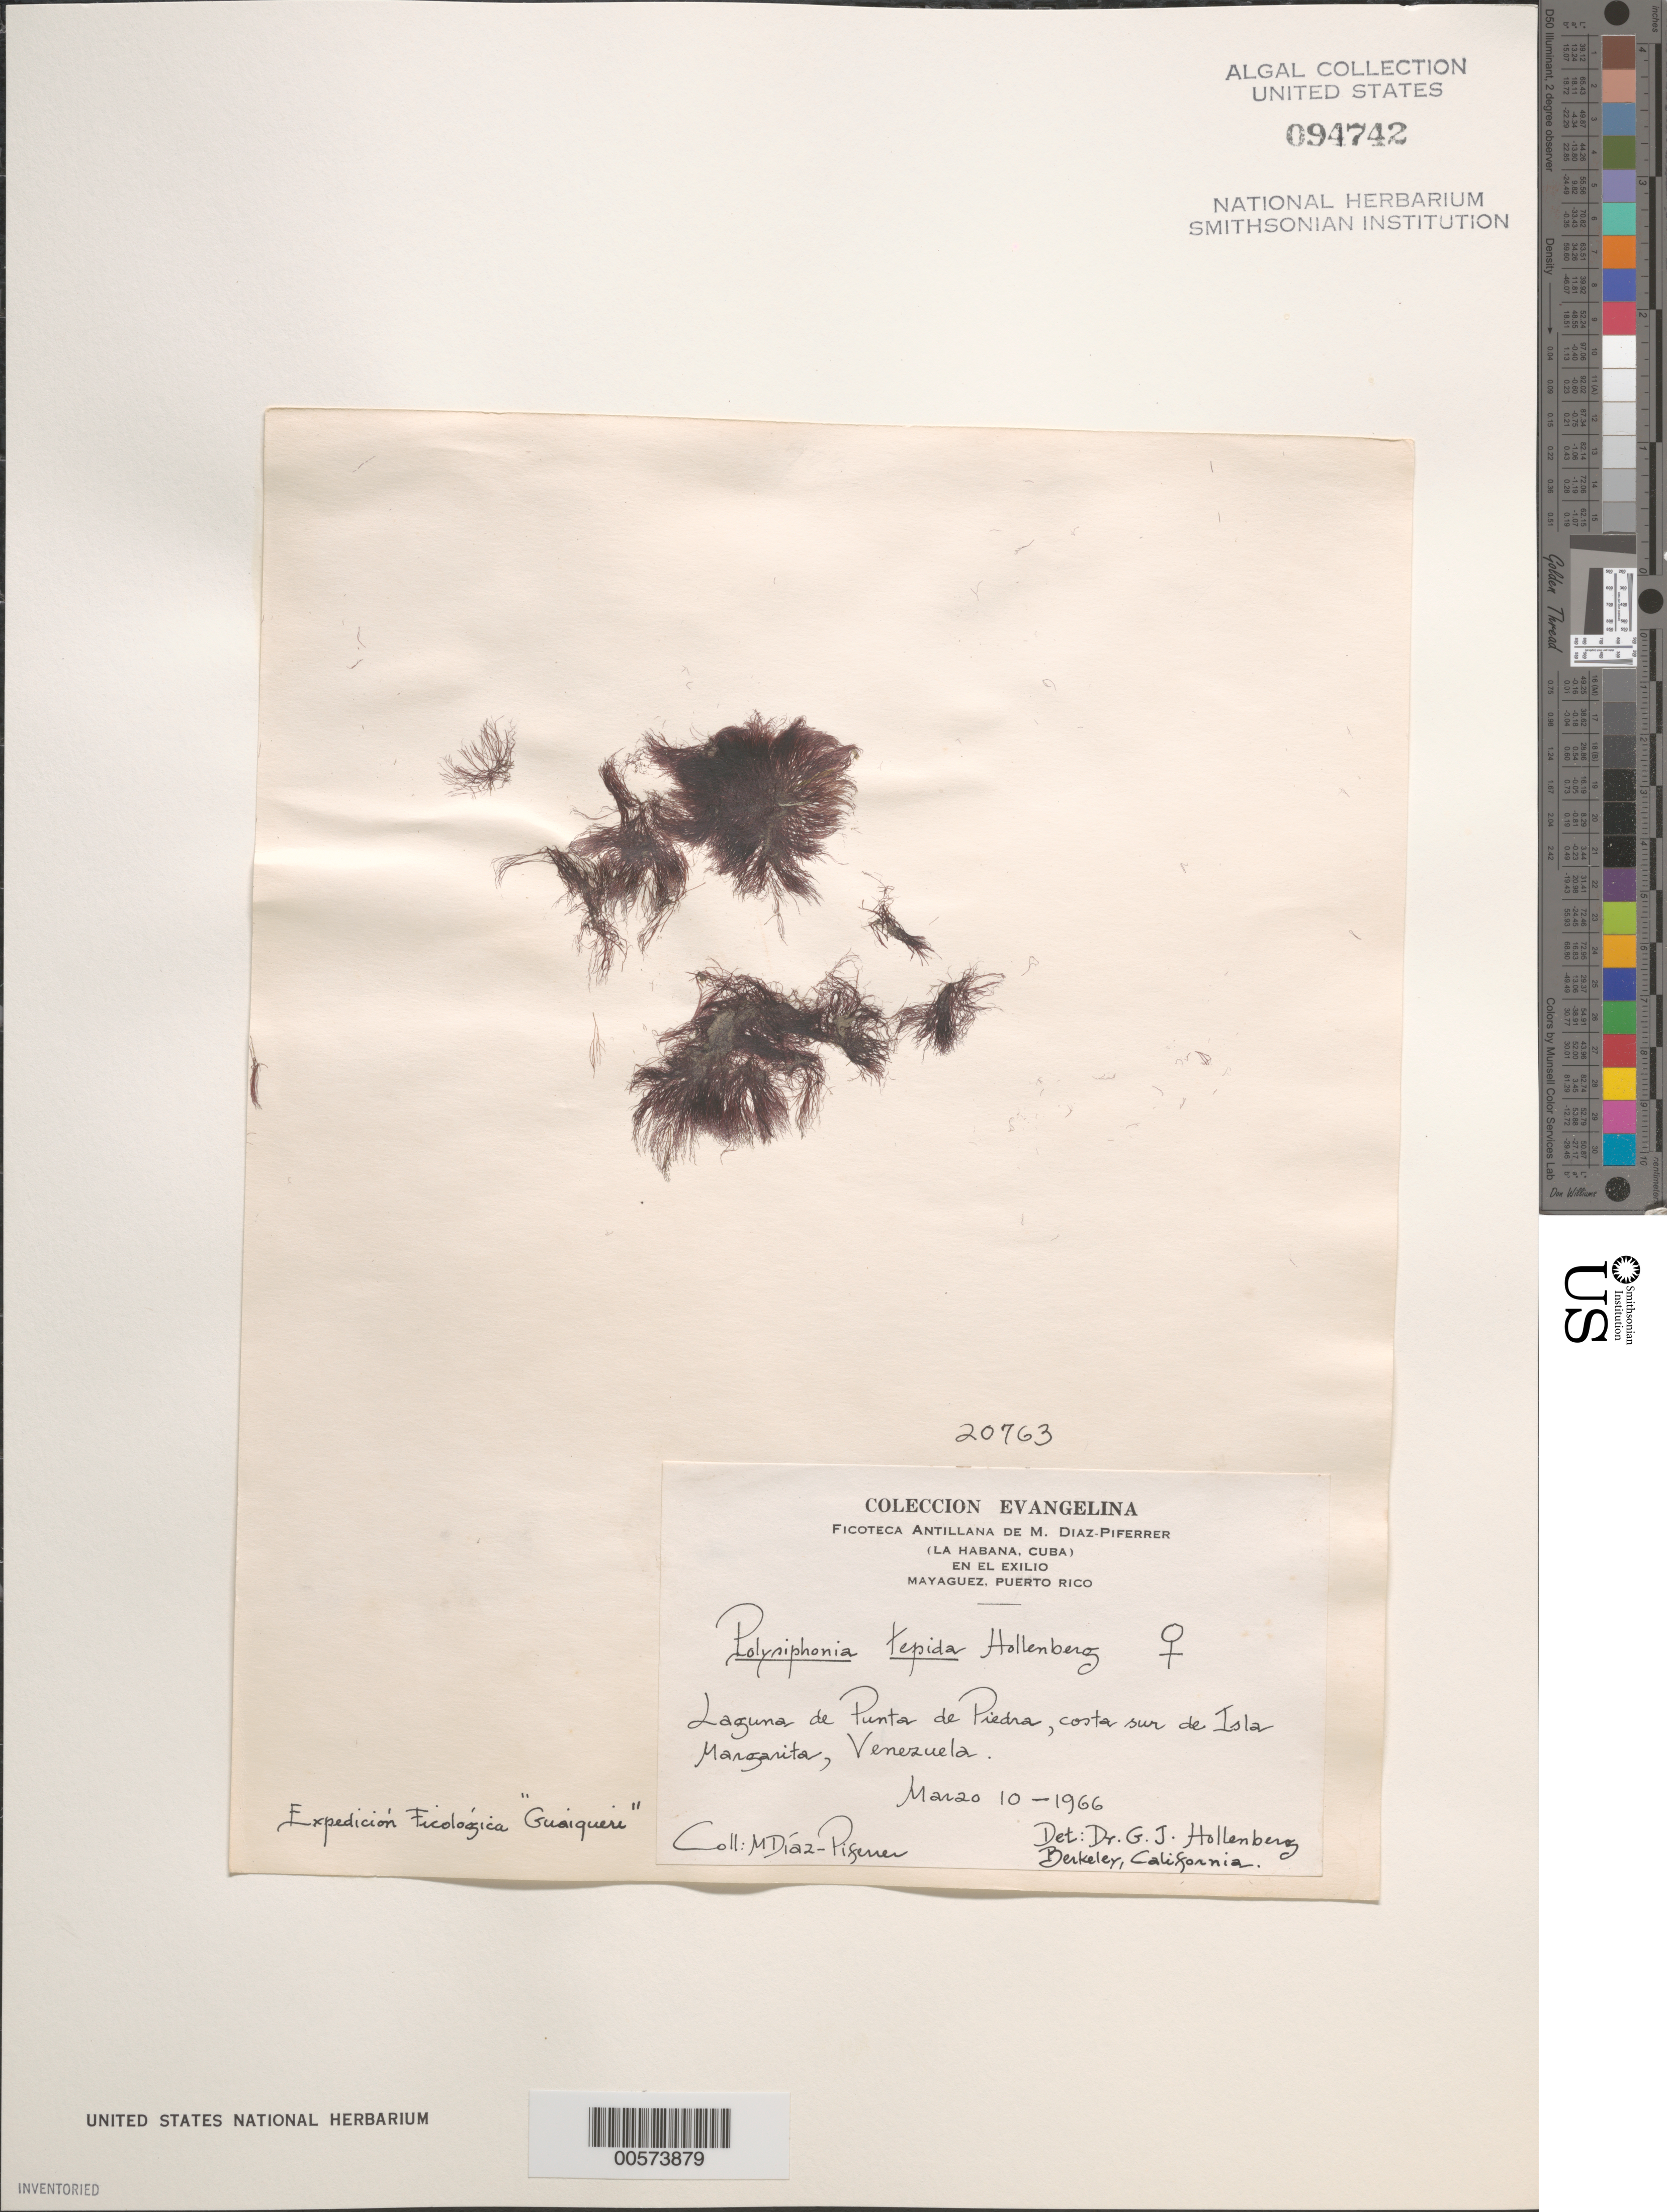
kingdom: Plantae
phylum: Rhodophyta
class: Florideophyceae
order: Ceramiales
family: Rhodomelaceae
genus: Polysiphonia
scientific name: Polysiphonia foetidissima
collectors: M. Diaz-Piferrer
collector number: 20763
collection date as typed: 10 Mar 1966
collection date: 1966-03-10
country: Venezuela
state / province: Nueva Esparta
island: Margarita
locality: Isla margarita, laguna de punta de piedra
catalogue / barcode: US 94742